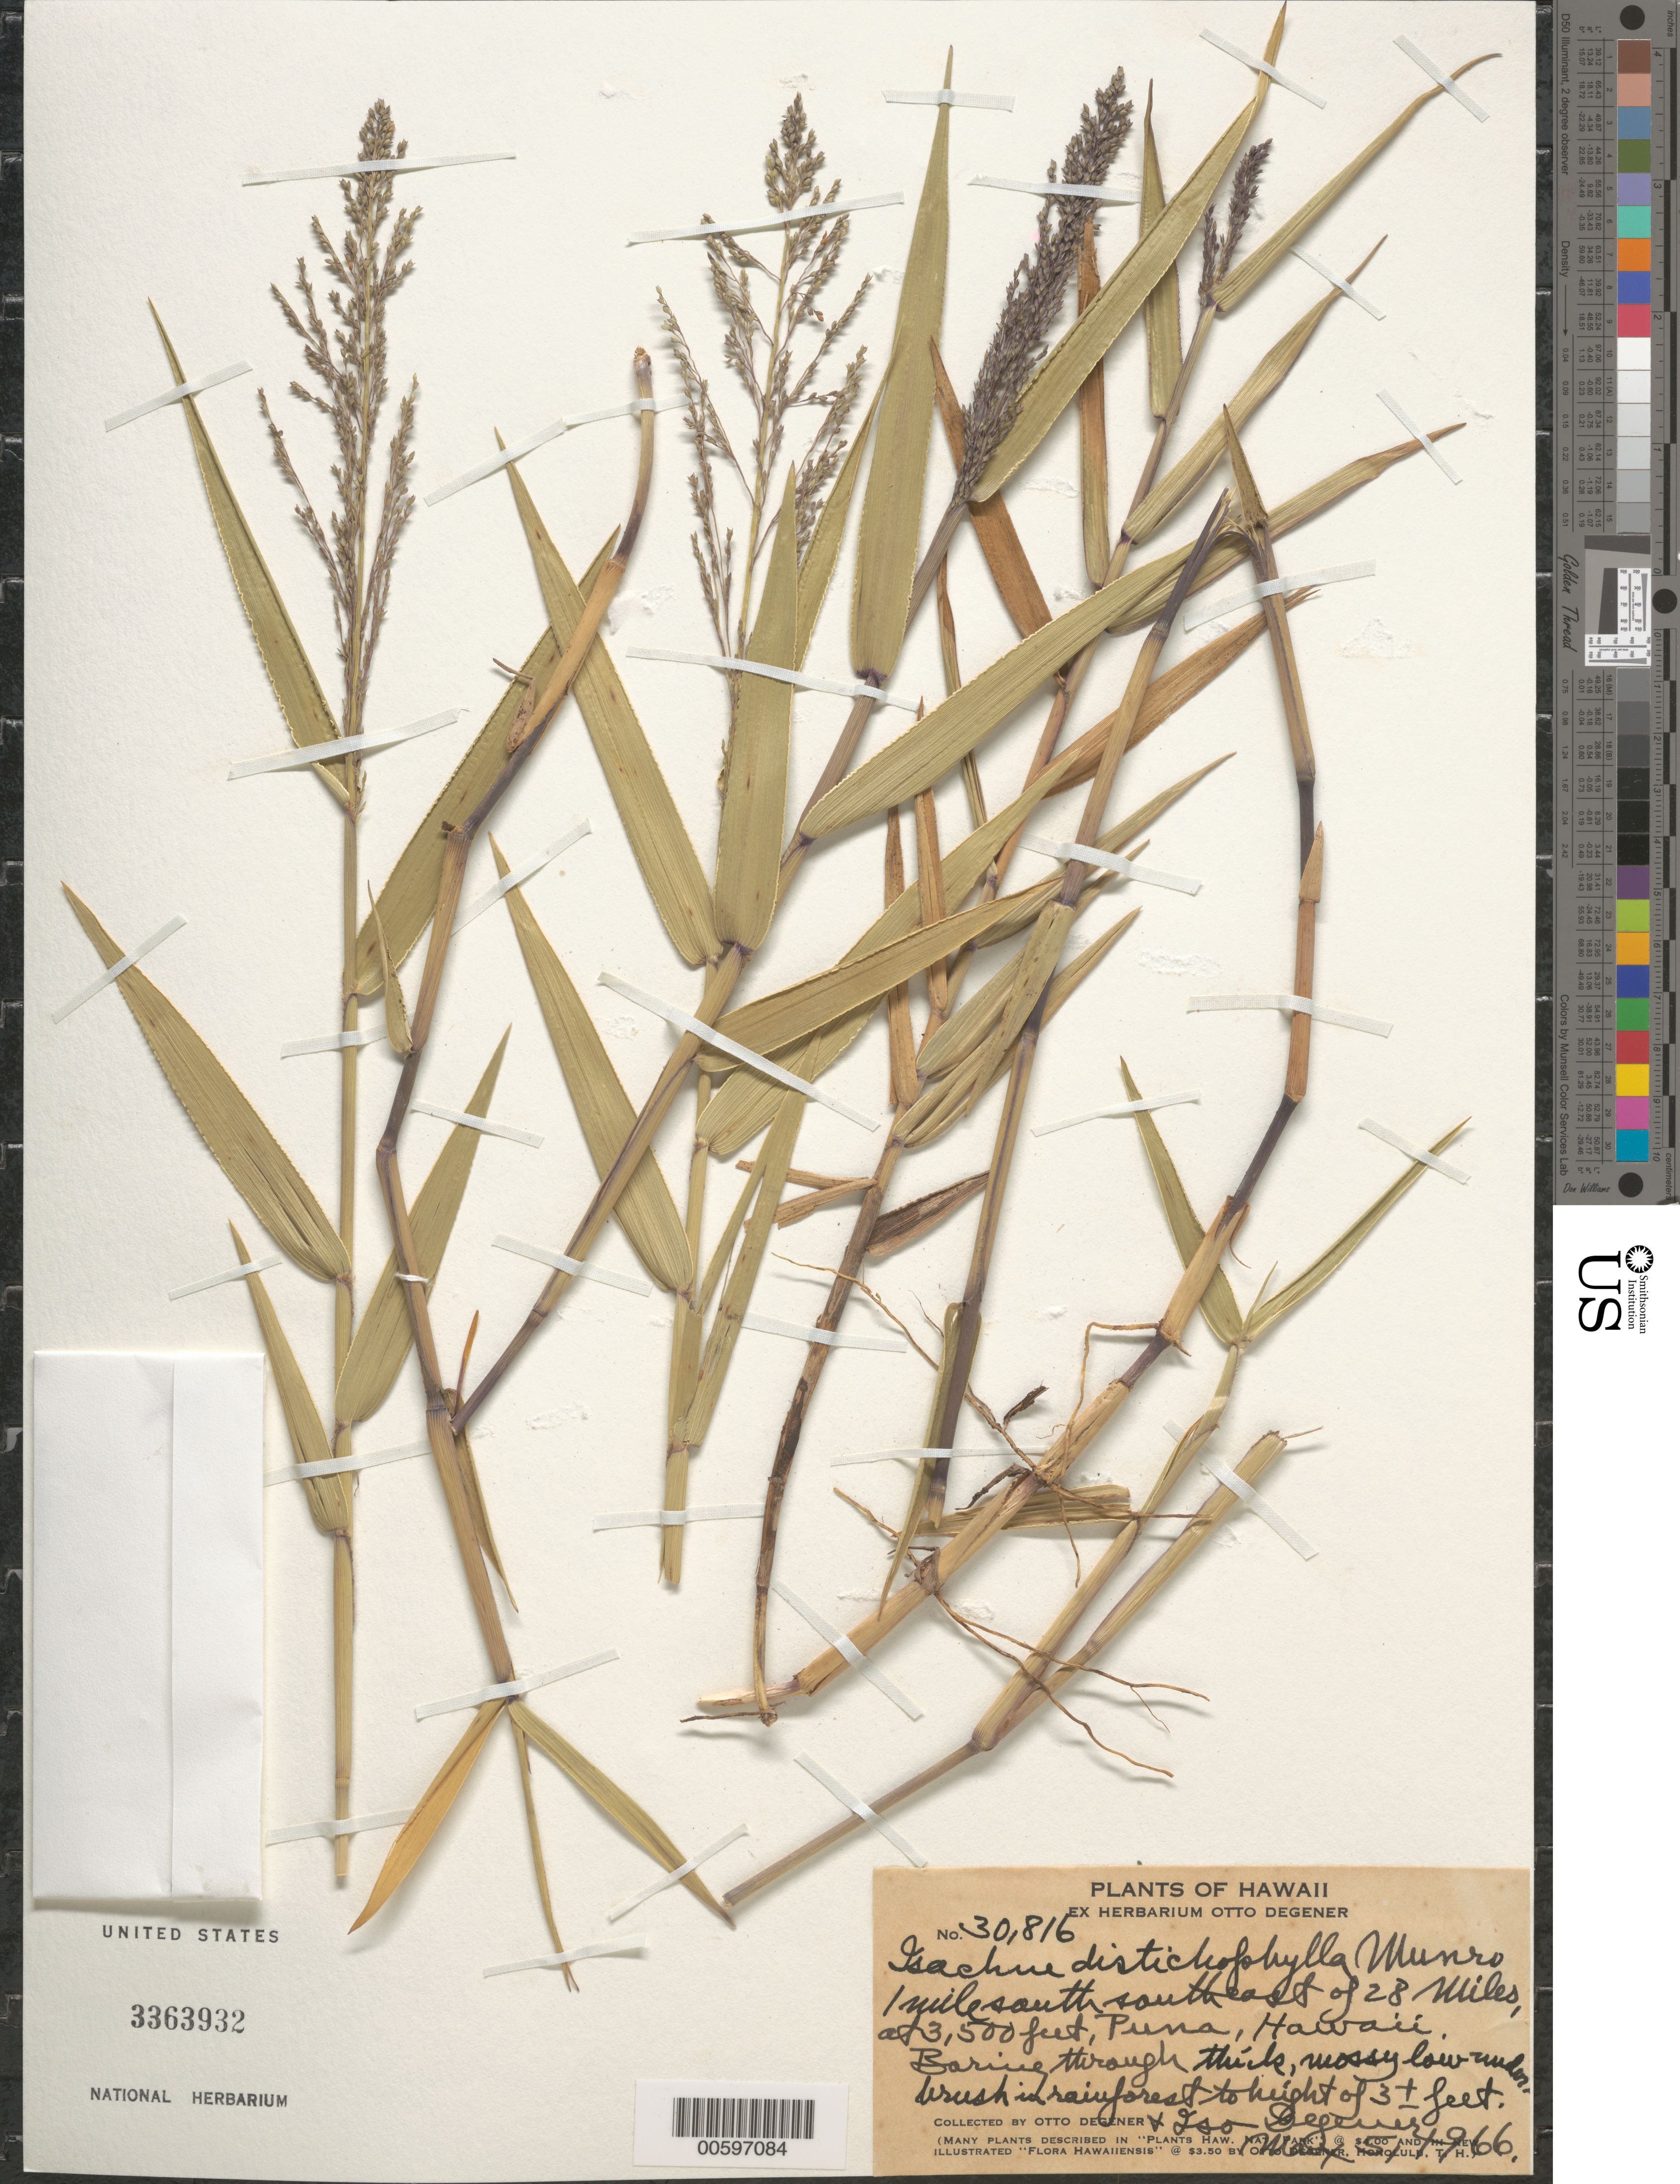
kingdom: Plantae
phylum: Tracheophyta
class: Liliopsida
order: Poales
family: Poaceae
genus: Isachne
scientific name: Isachne distichophylla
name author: Munro ex Hillebr.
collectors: O. Degener & I. Degener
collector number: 30816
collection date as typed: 5 May 1966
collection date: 1966-05-05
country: United States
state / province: Hawaii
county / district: Hawaii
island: Hawaii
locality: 1 mi SSE of 28 Miles, Puna.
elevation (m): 1067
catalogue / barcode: US 3363932